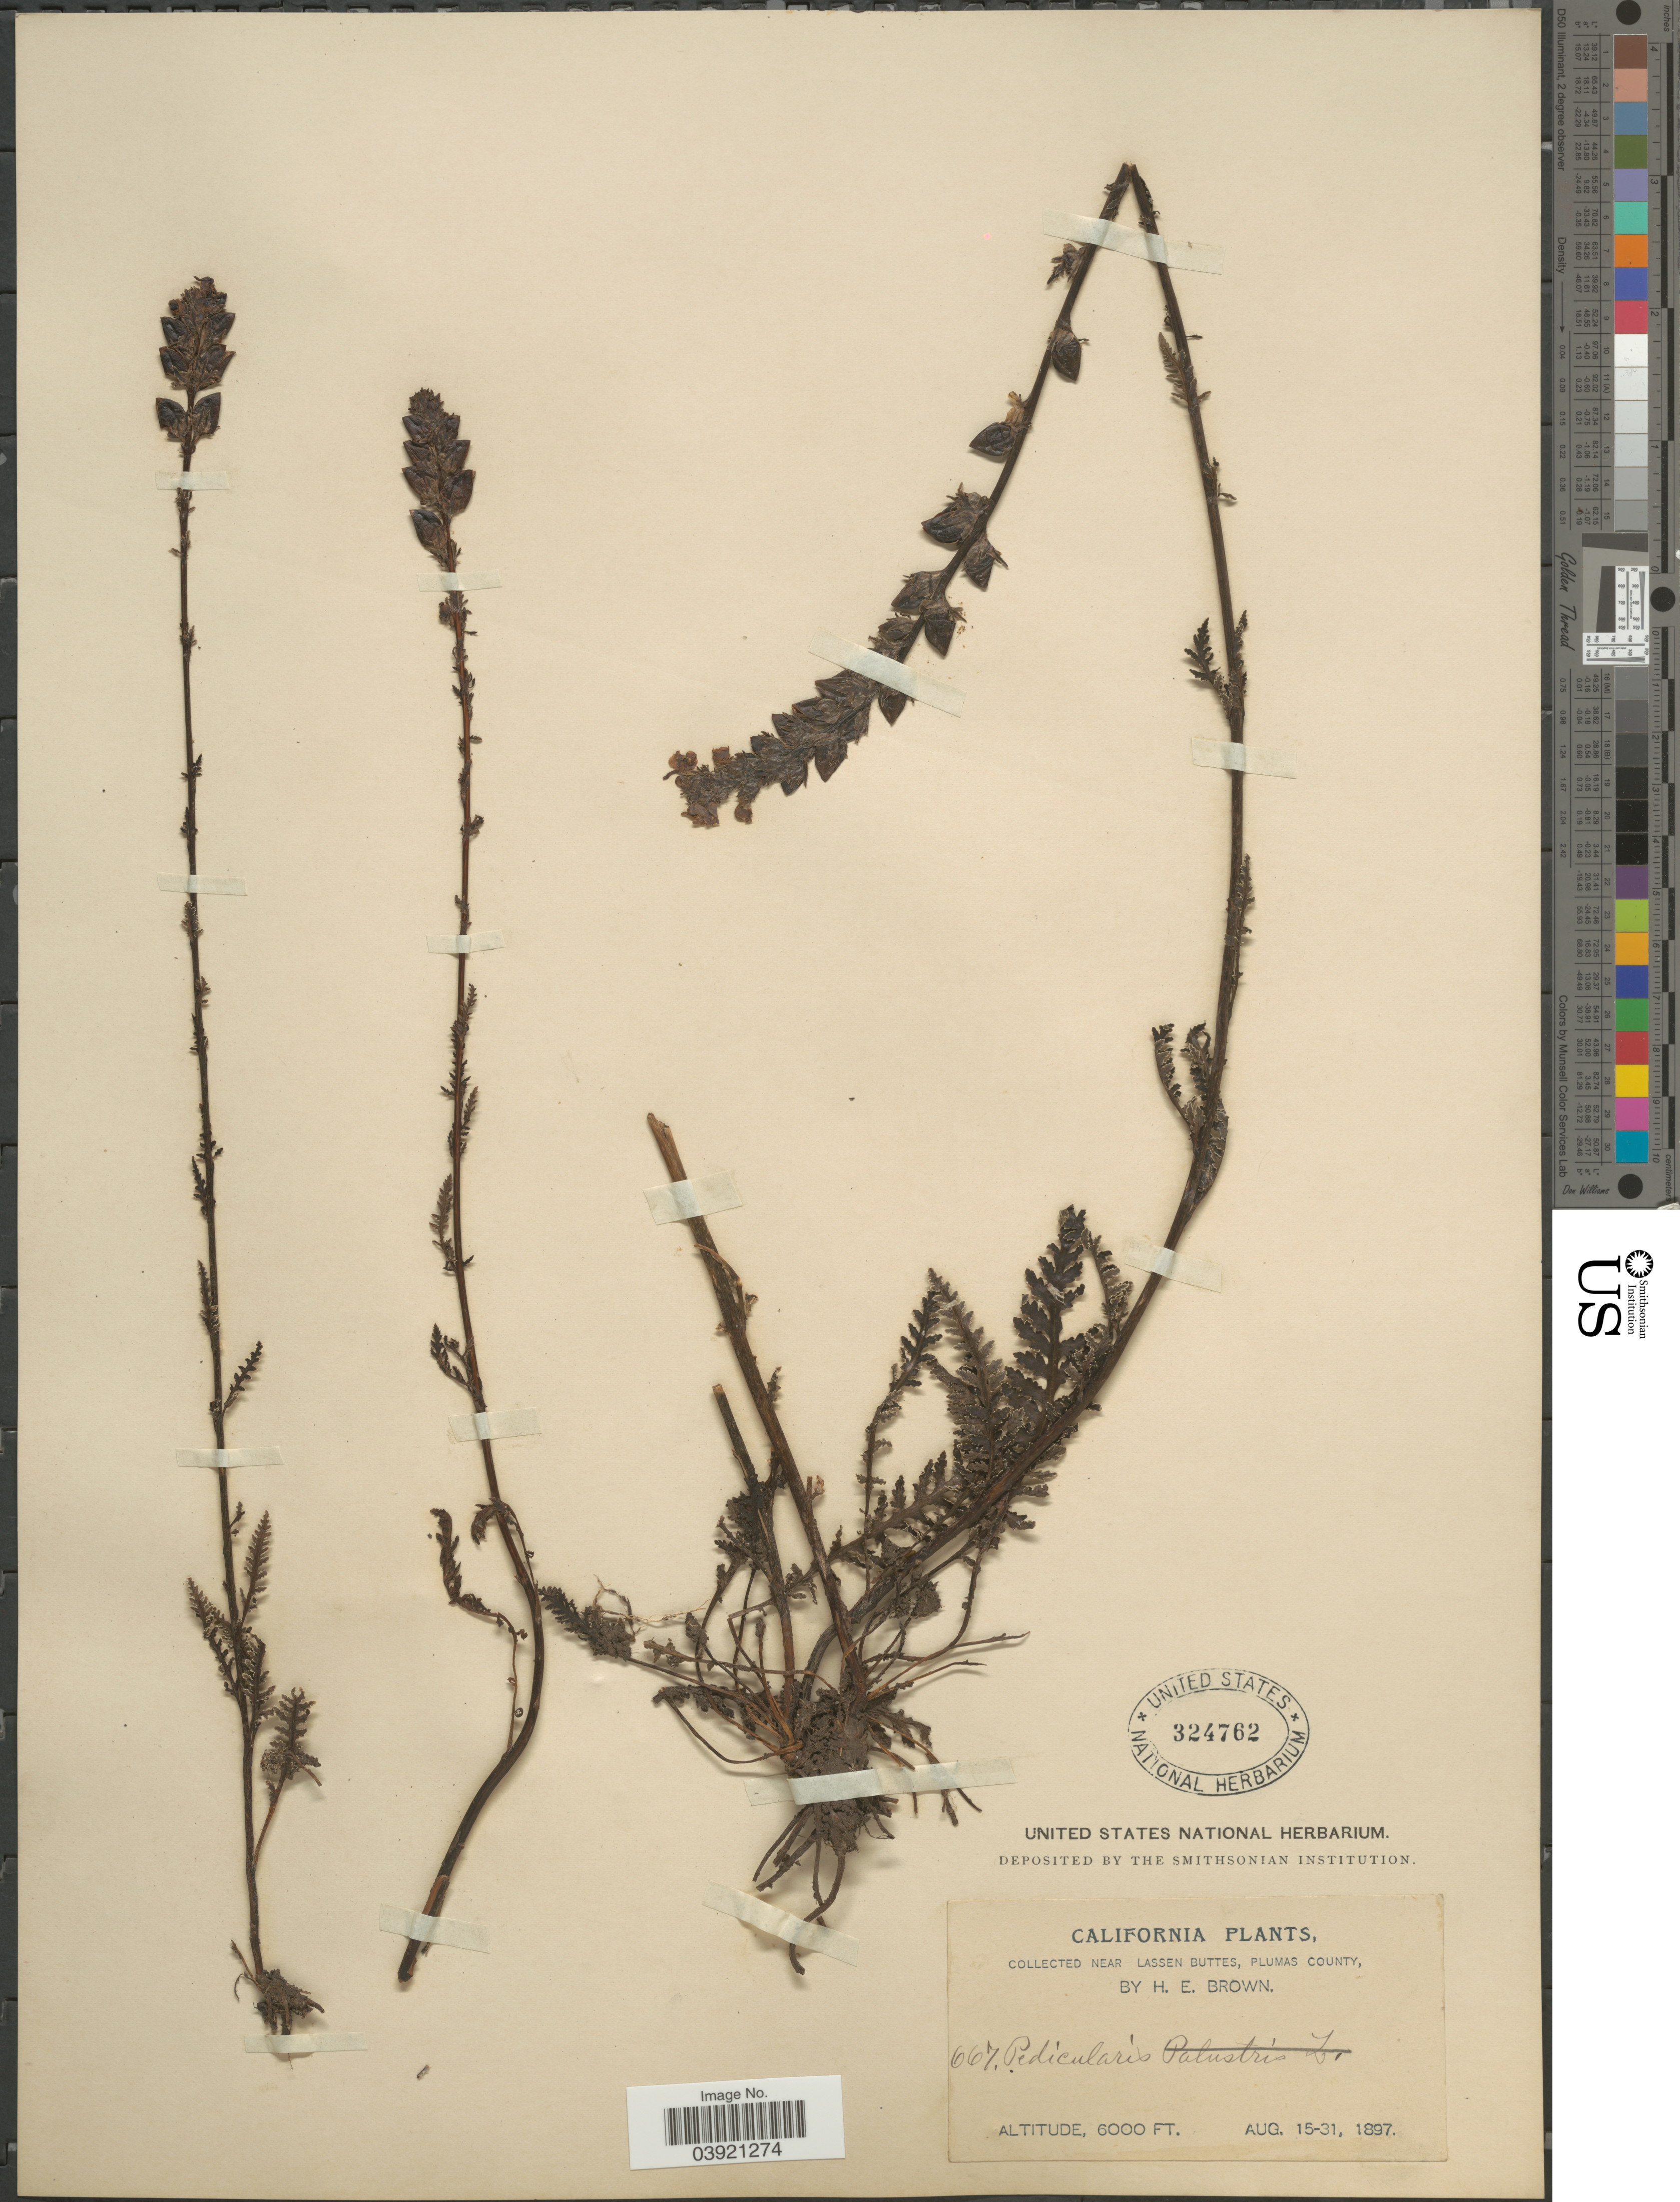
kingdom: Plantae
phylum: Tracheophyta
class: Magnoliopsida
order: Lamiales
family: Orobanchaceae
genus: Pedicularis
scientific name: Pedicularis attollens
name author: A. Gray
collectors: H. E. Brown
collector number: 667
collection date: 1897-08-15/1897-08-31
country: United States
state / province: California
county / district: Plumas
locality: Near Lassen Buttes, Plumas County.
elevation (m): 1829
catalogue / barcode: US 324762